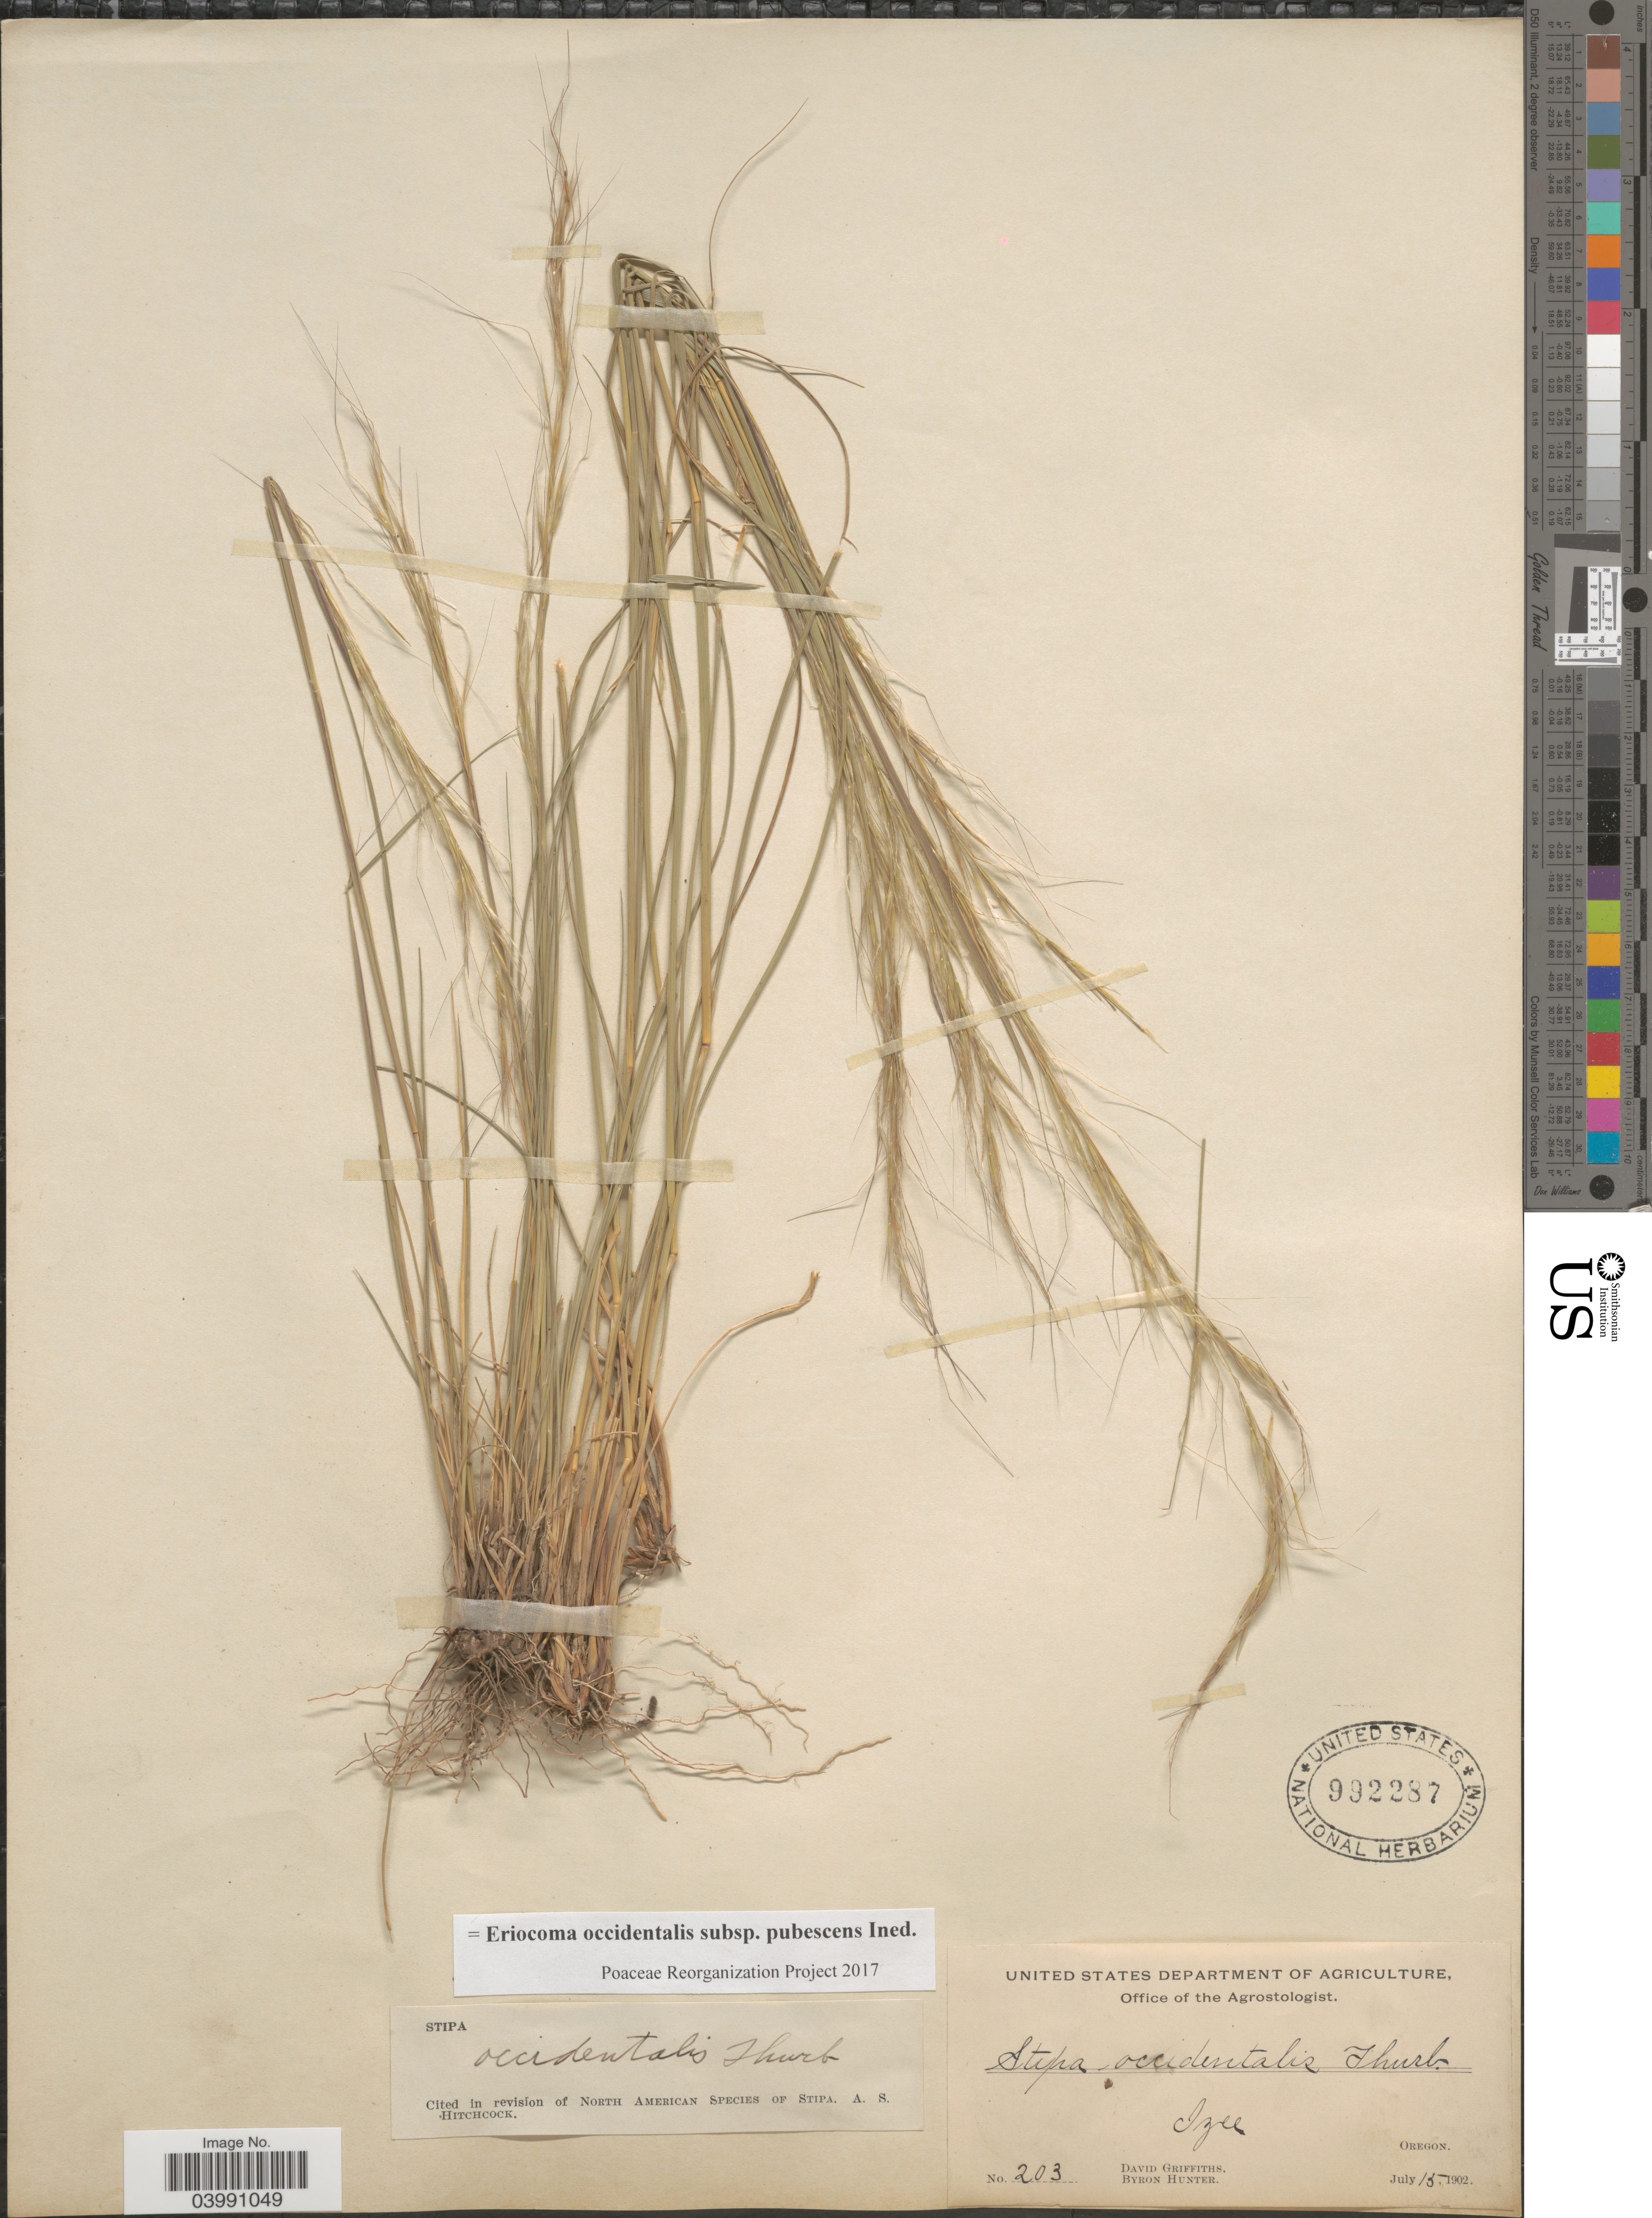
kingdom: Plantae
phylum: Tracheophyta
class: Liliopsida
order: Poales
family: Poaceae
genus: Eriocoma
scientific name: Eriocoma occidentalis subsp. pubescens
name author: (Vasey) Romasch.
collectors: D. Griffiths & B. Hunter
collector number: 203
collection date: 1902-07-15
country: United States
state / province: Oregon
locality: Izee.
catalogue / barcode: US 992287